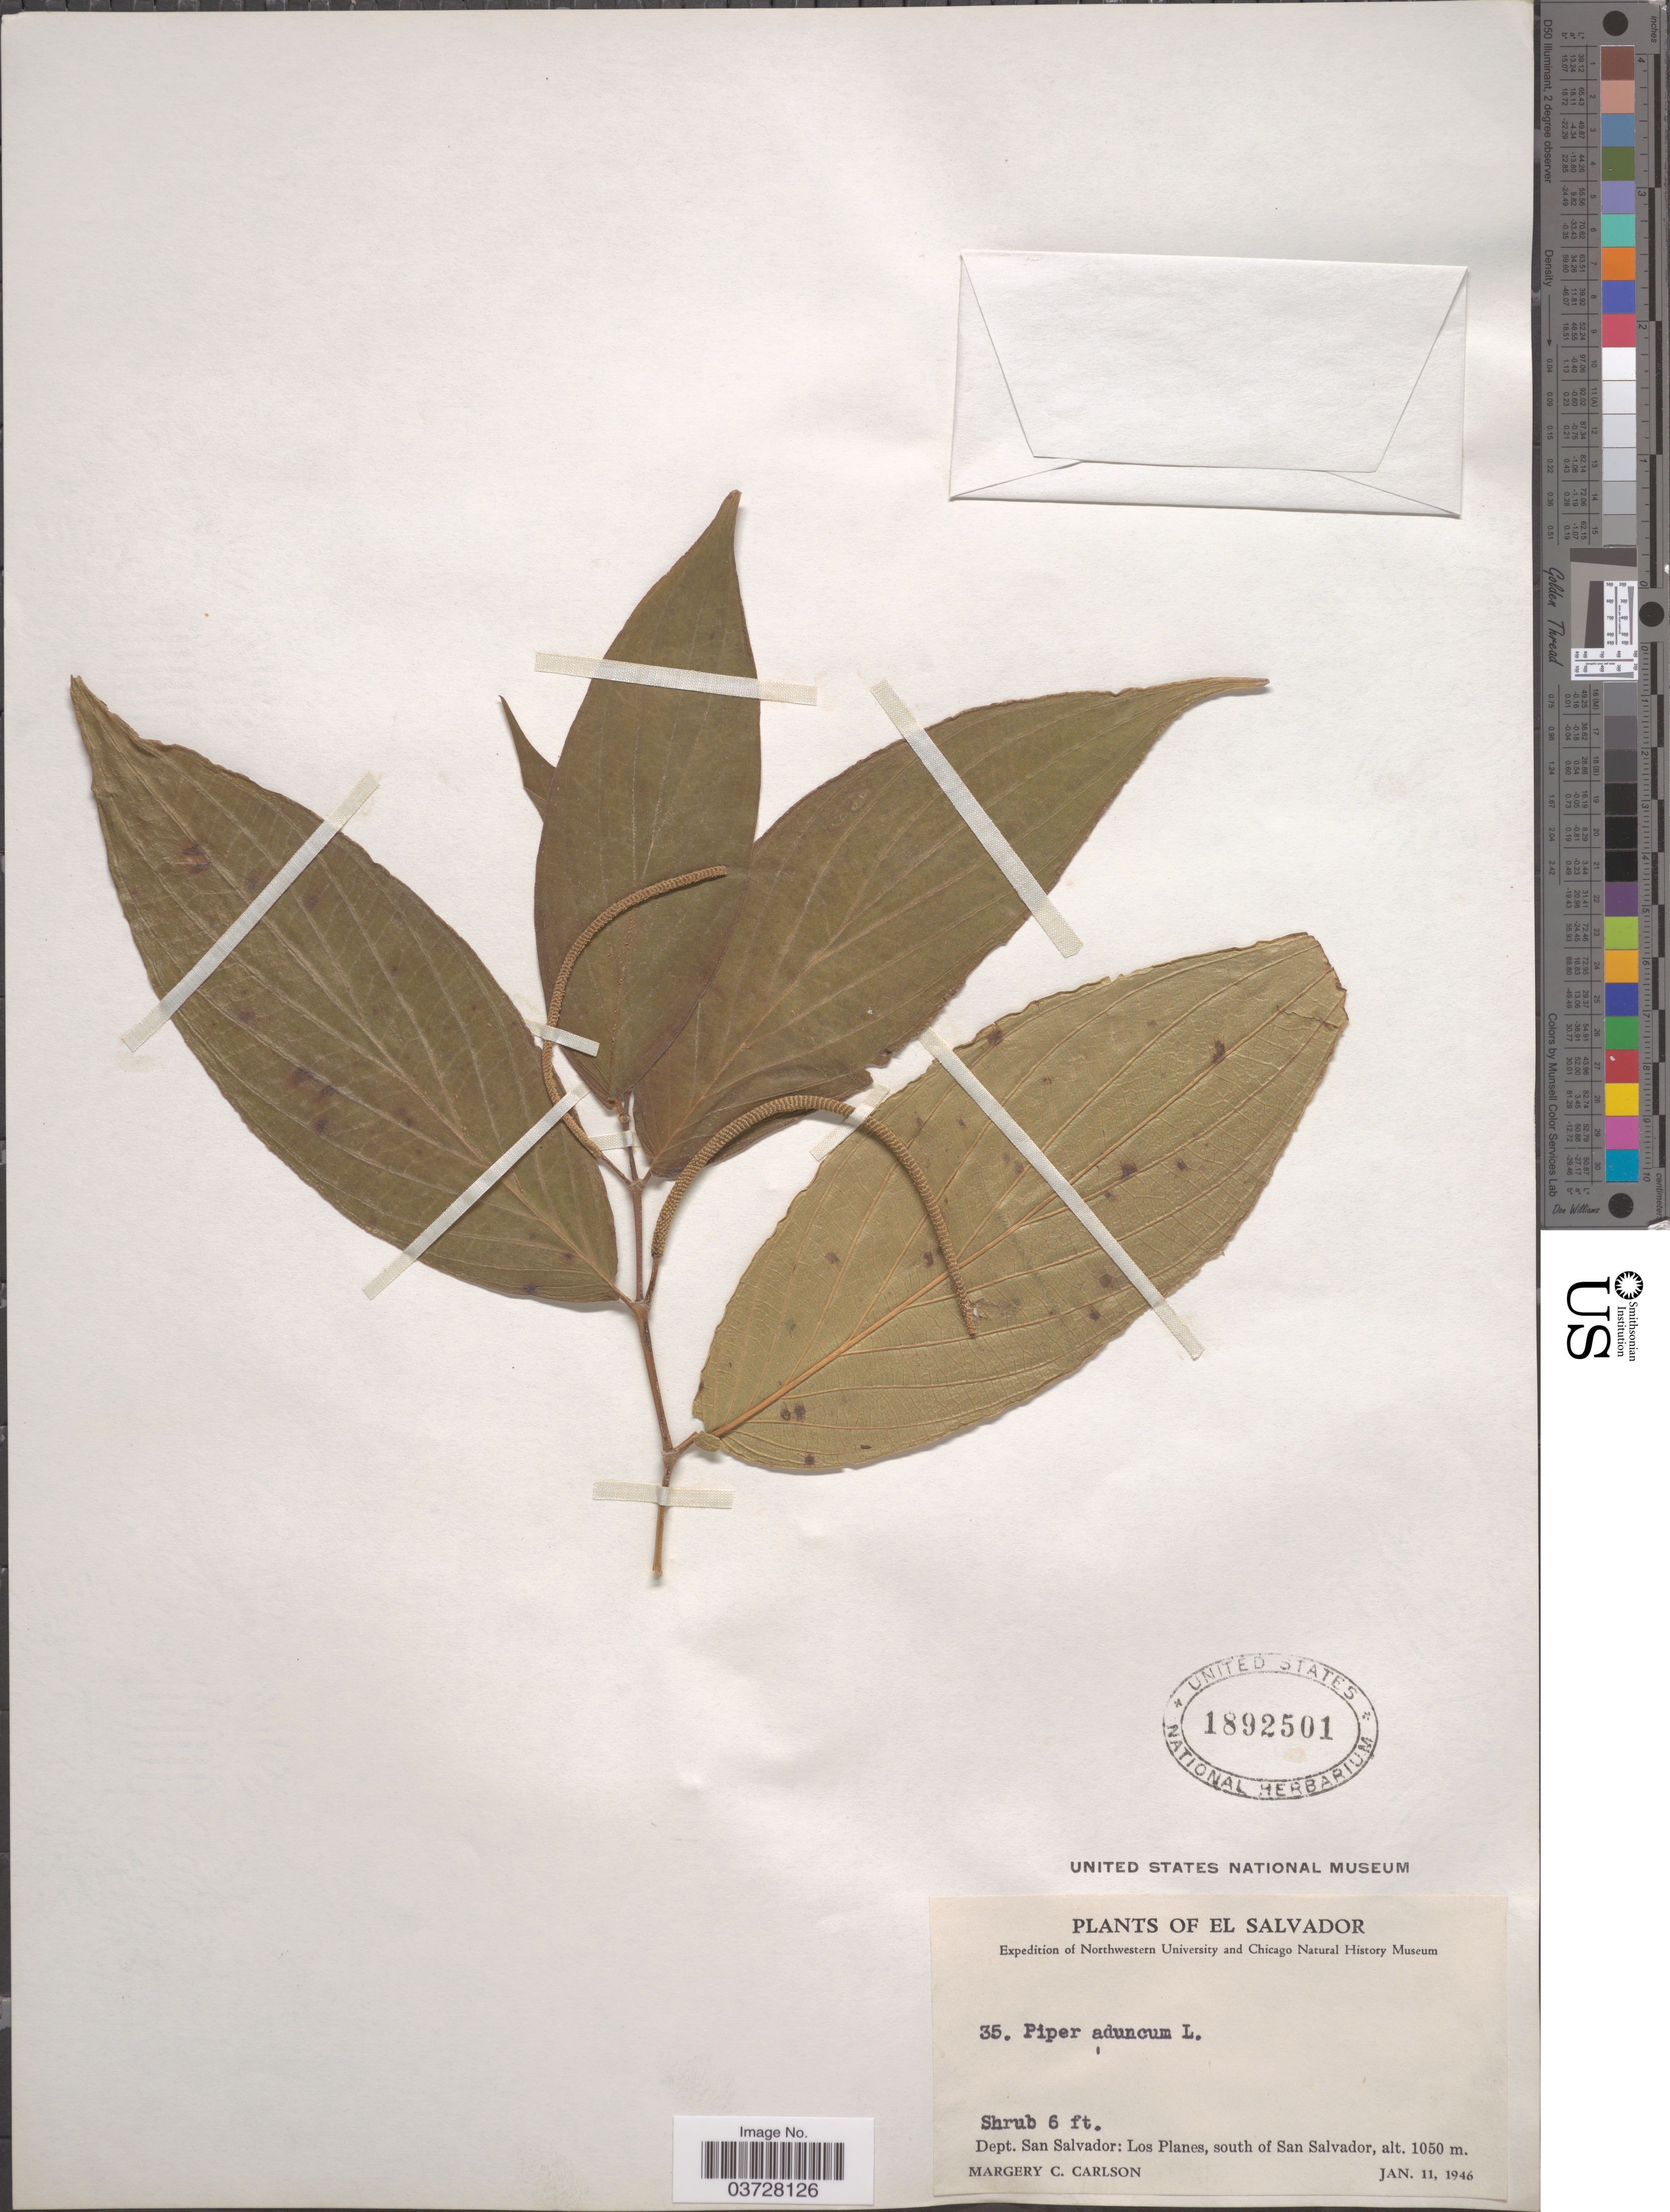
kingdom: Plantae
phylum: Tracheophyta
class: Magnoliopsida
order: Piperales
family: Piperaceae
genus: Piper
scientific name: Piper aduncum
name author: L.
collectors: M. C. Carlson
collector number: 35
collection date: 1946-01-11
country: El Salvador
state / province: San Salvador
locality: Dept. San Salvador: Los Planes, south of San Salvador.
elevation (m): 1050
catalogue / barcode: US 1892501